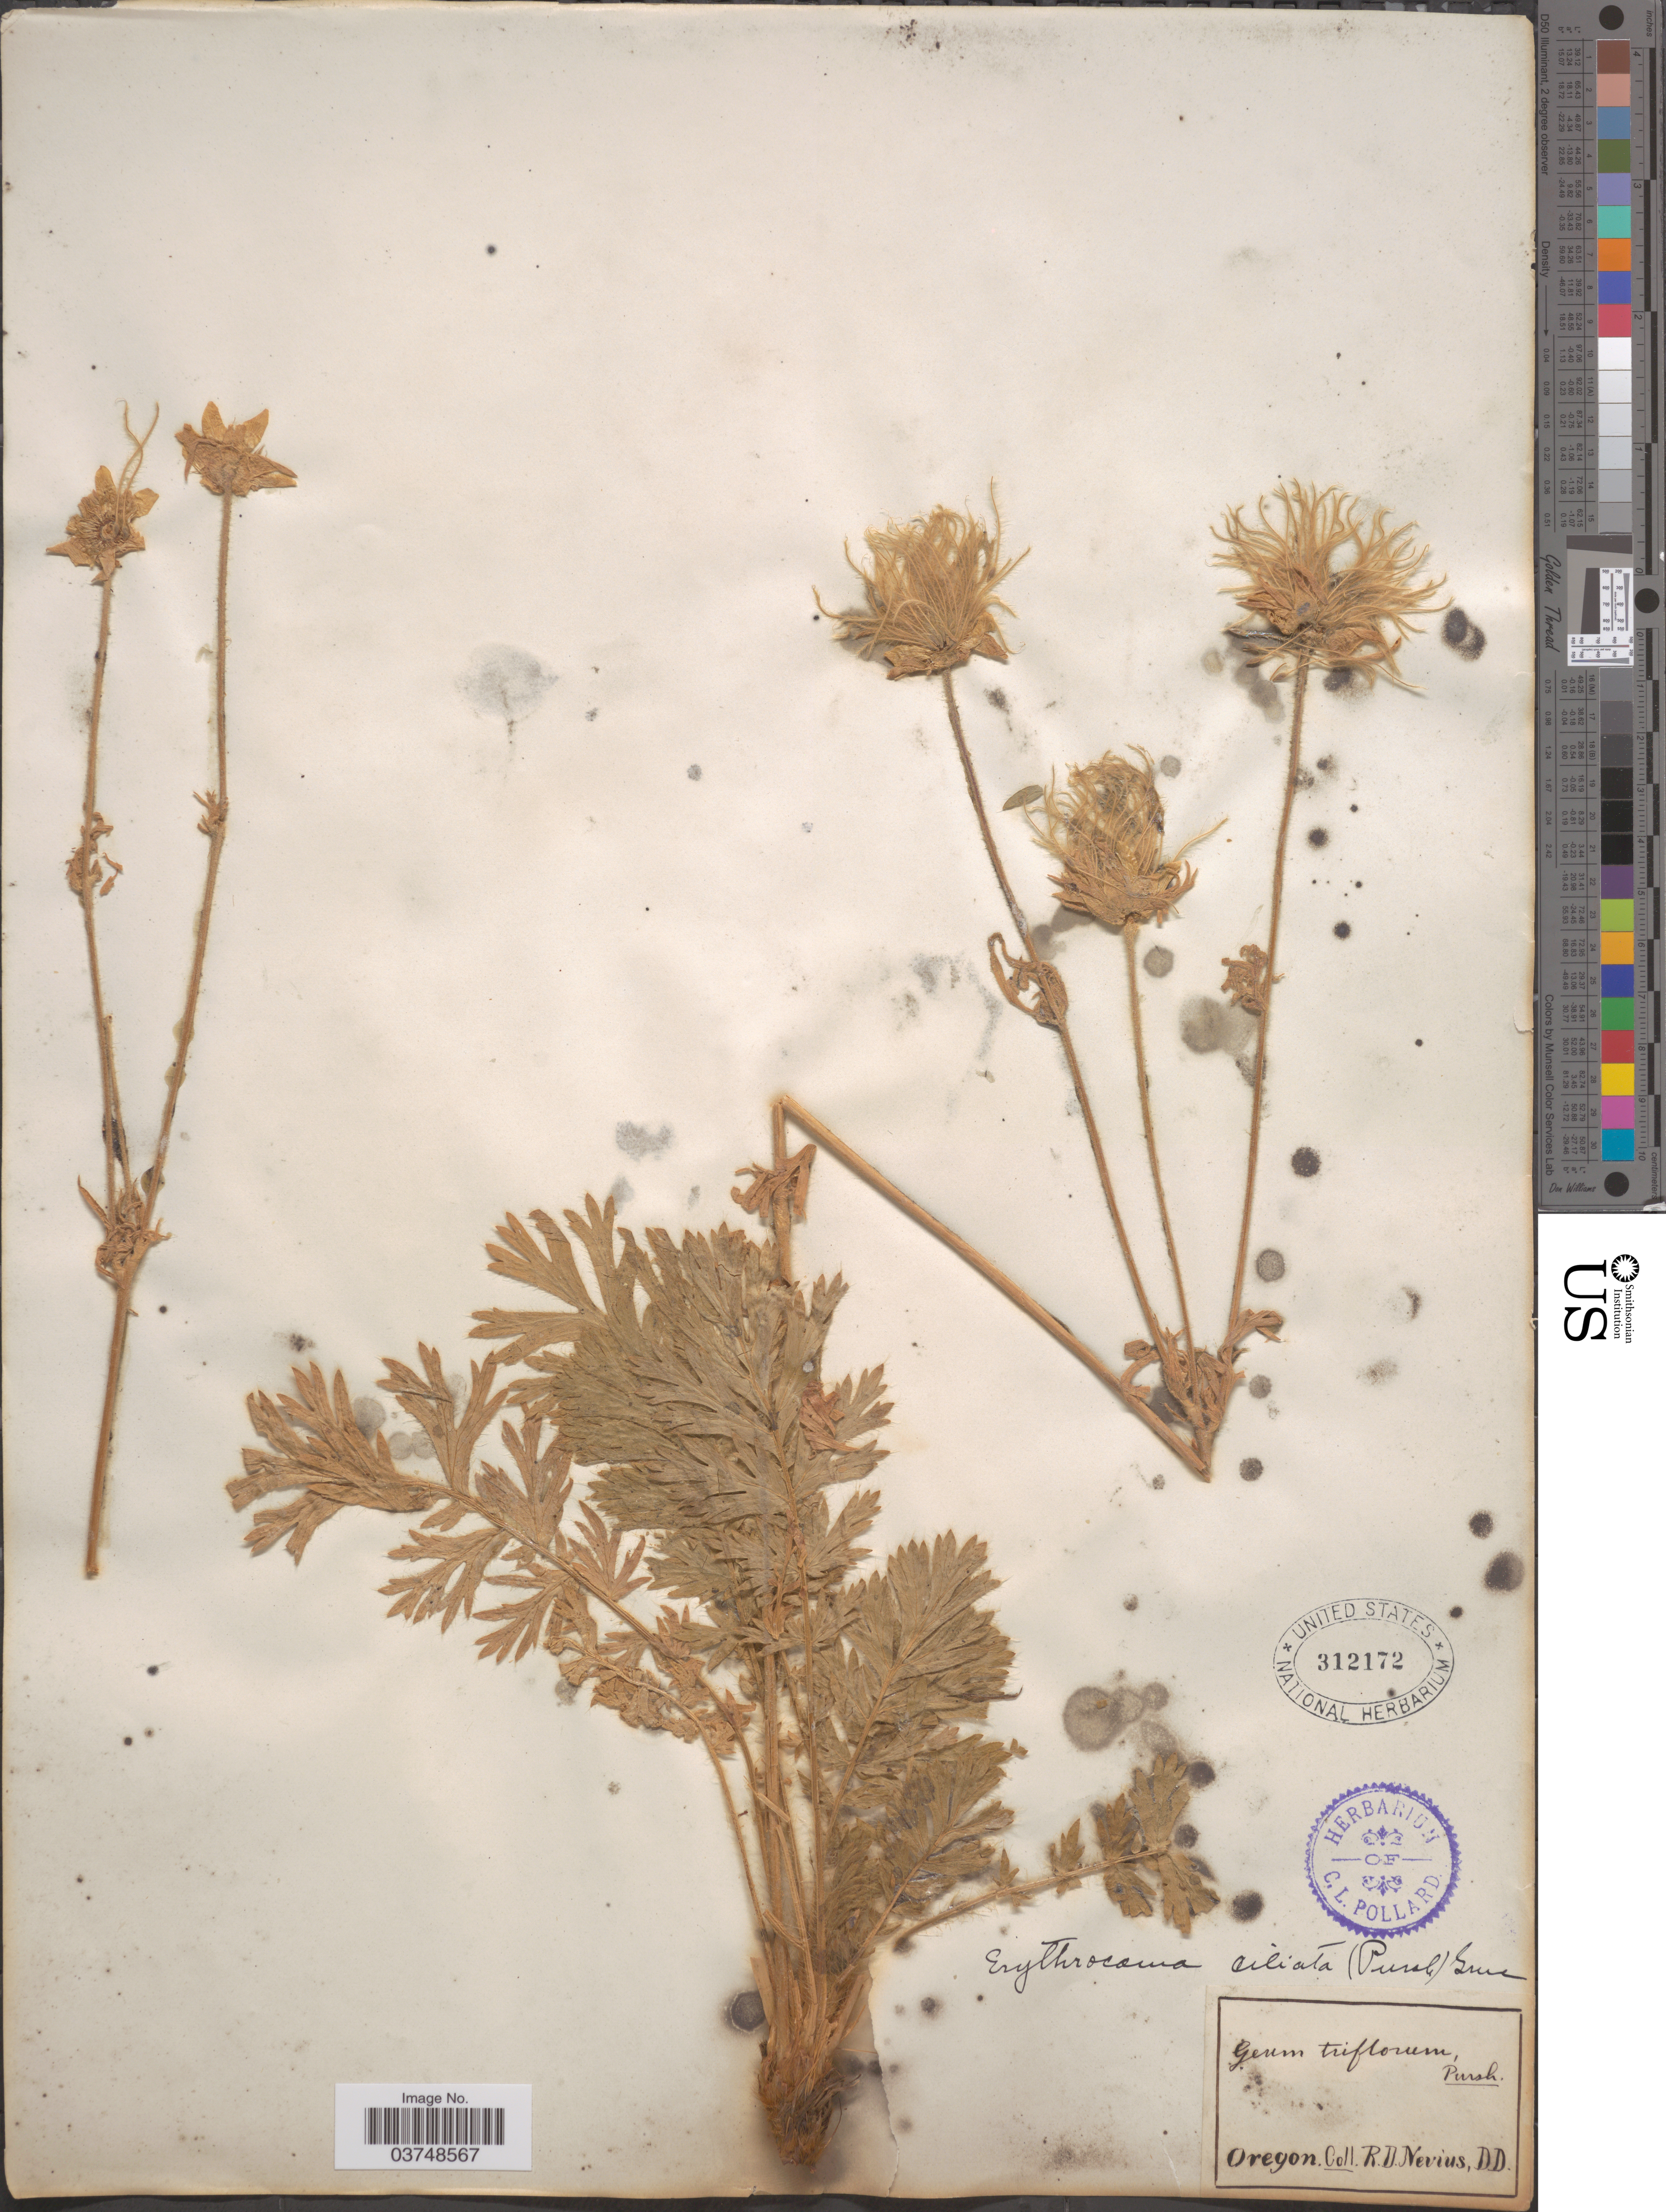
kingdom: Plantae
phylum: Tracheophyta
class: Magnoliopsida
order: Rosales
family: Rosaceae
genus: Geum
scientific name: Geum triflorum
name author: Pursh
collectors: R. Nevius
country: United States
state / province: Oregon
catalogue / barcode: US 312172